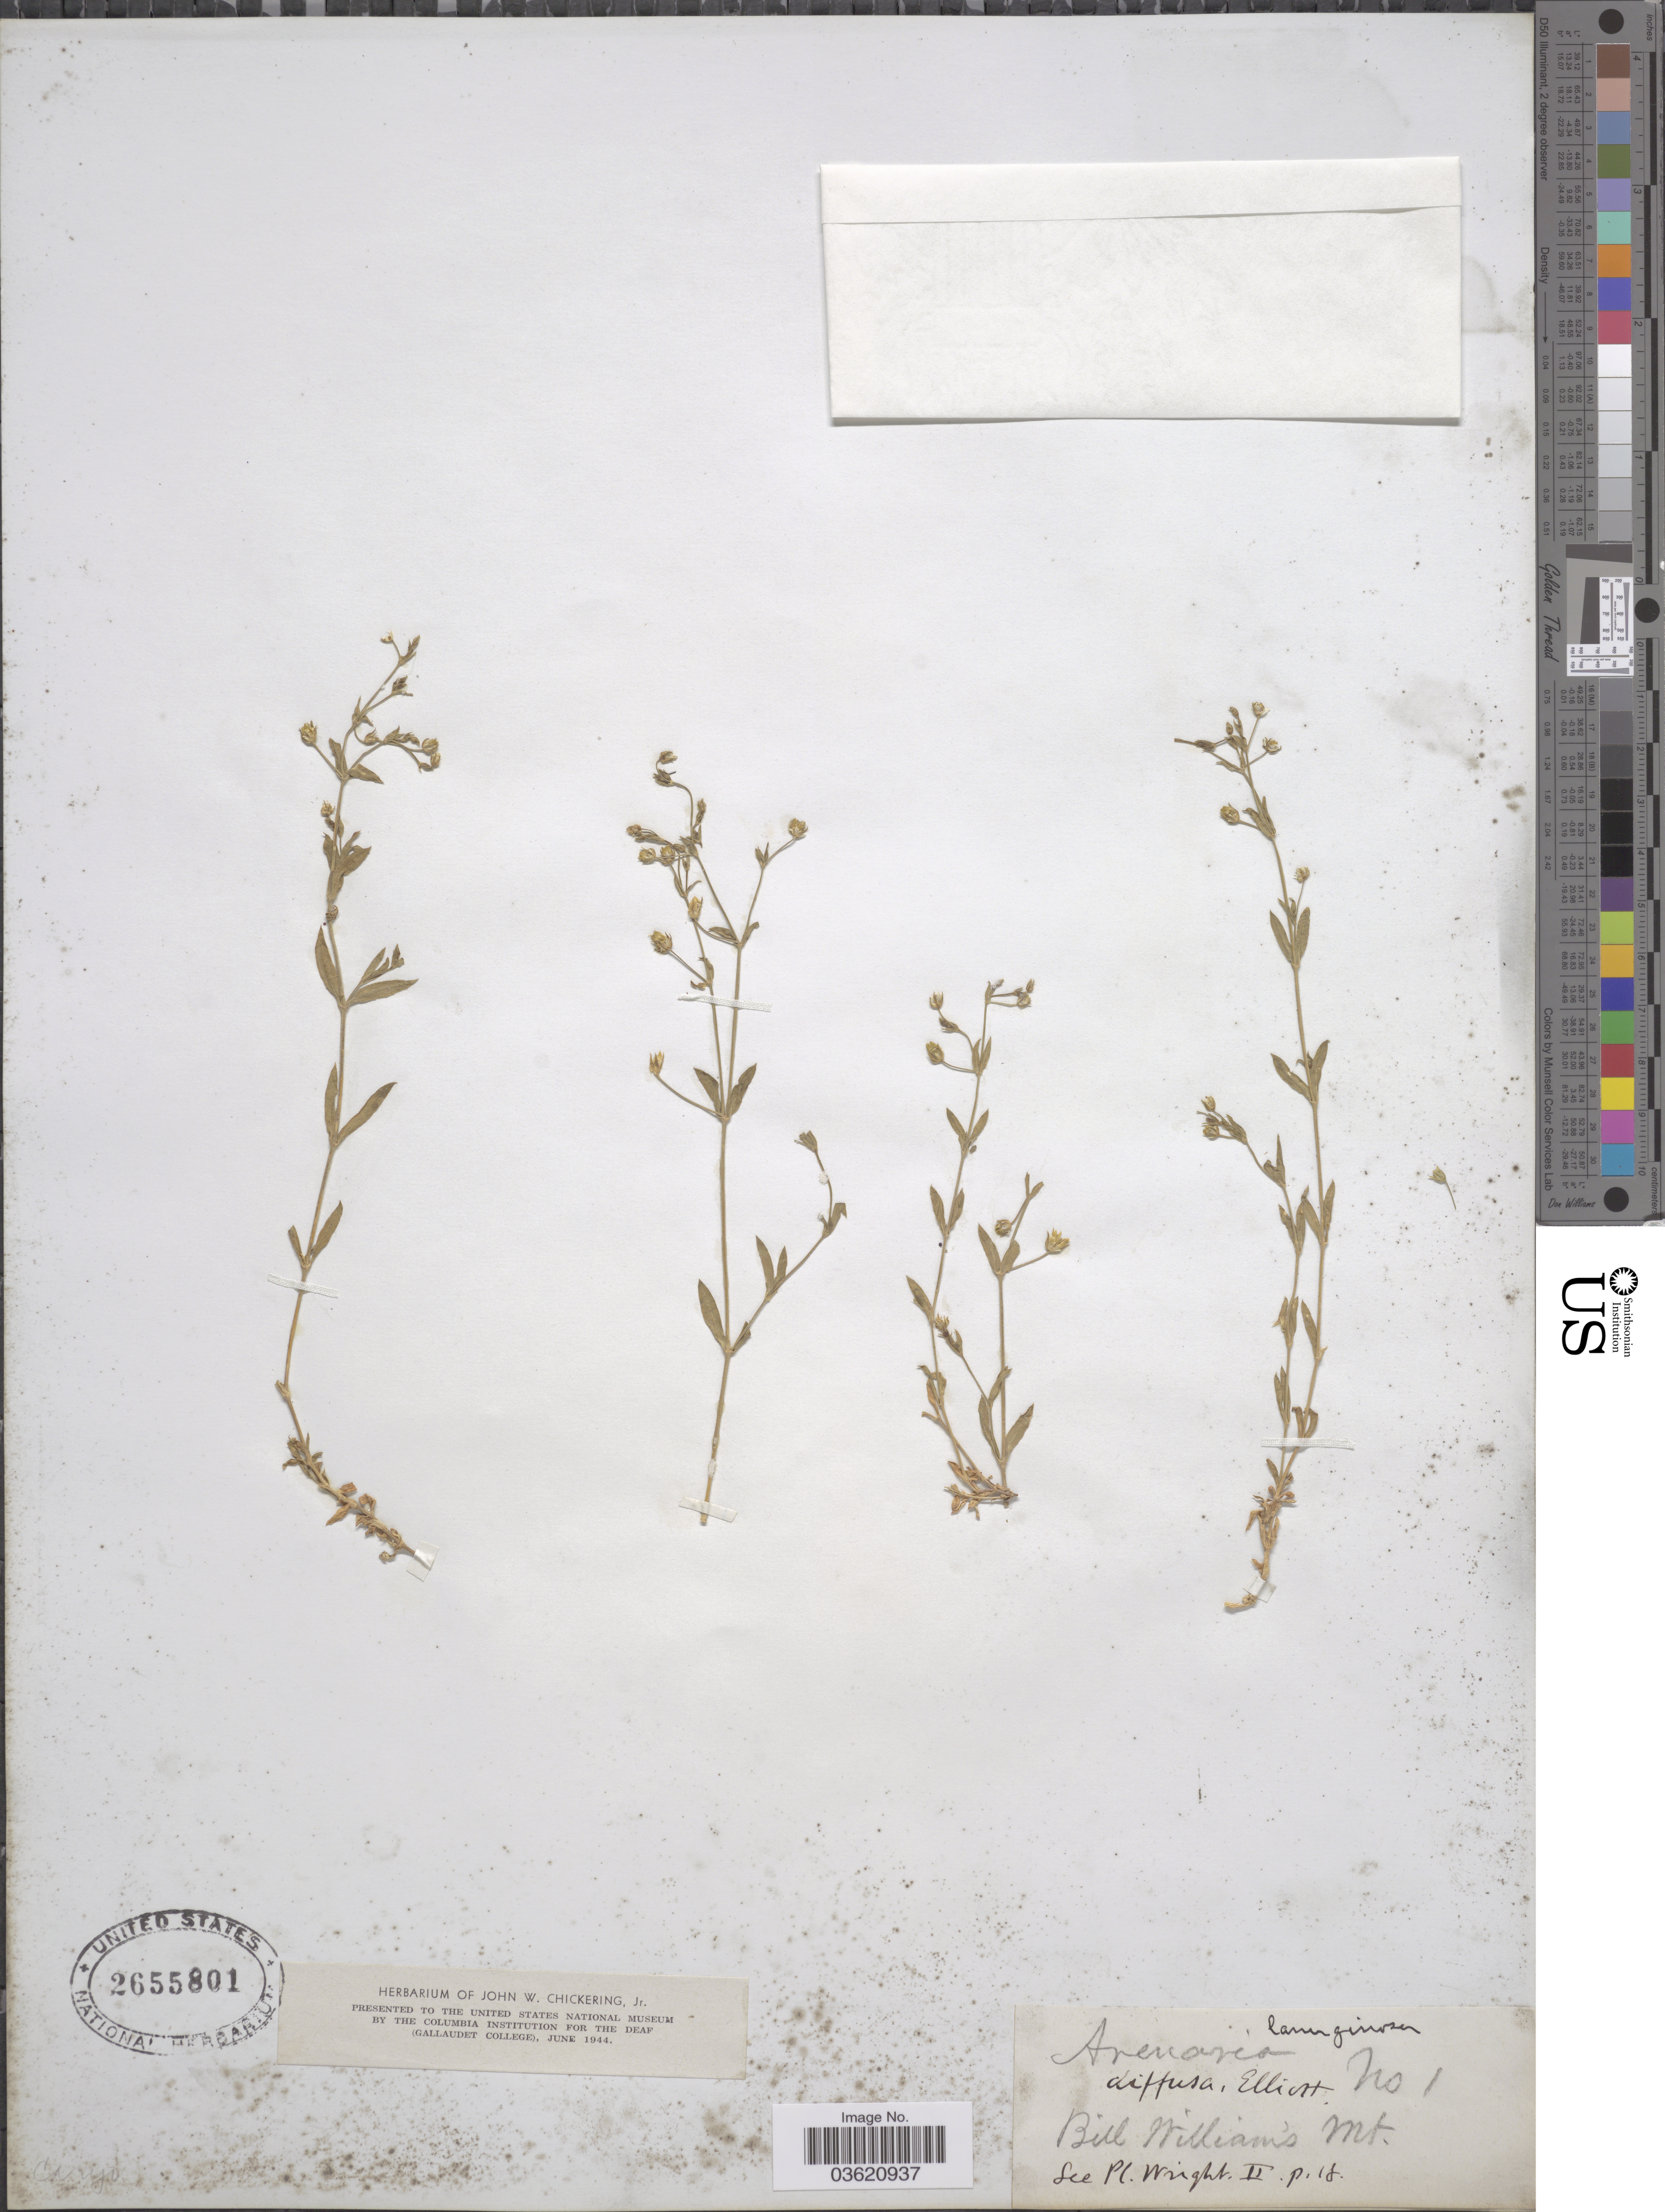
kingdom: Plantae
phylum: Tracheophyta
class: Magnoliopsida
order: Caryophyllales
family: Caryophyllaceae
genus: Arenaria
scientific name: Arenaria lanuginosa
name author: (Michx.) Rohrb.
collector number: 1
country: United States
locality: Bill William's Mt.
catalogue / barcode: US 2655801